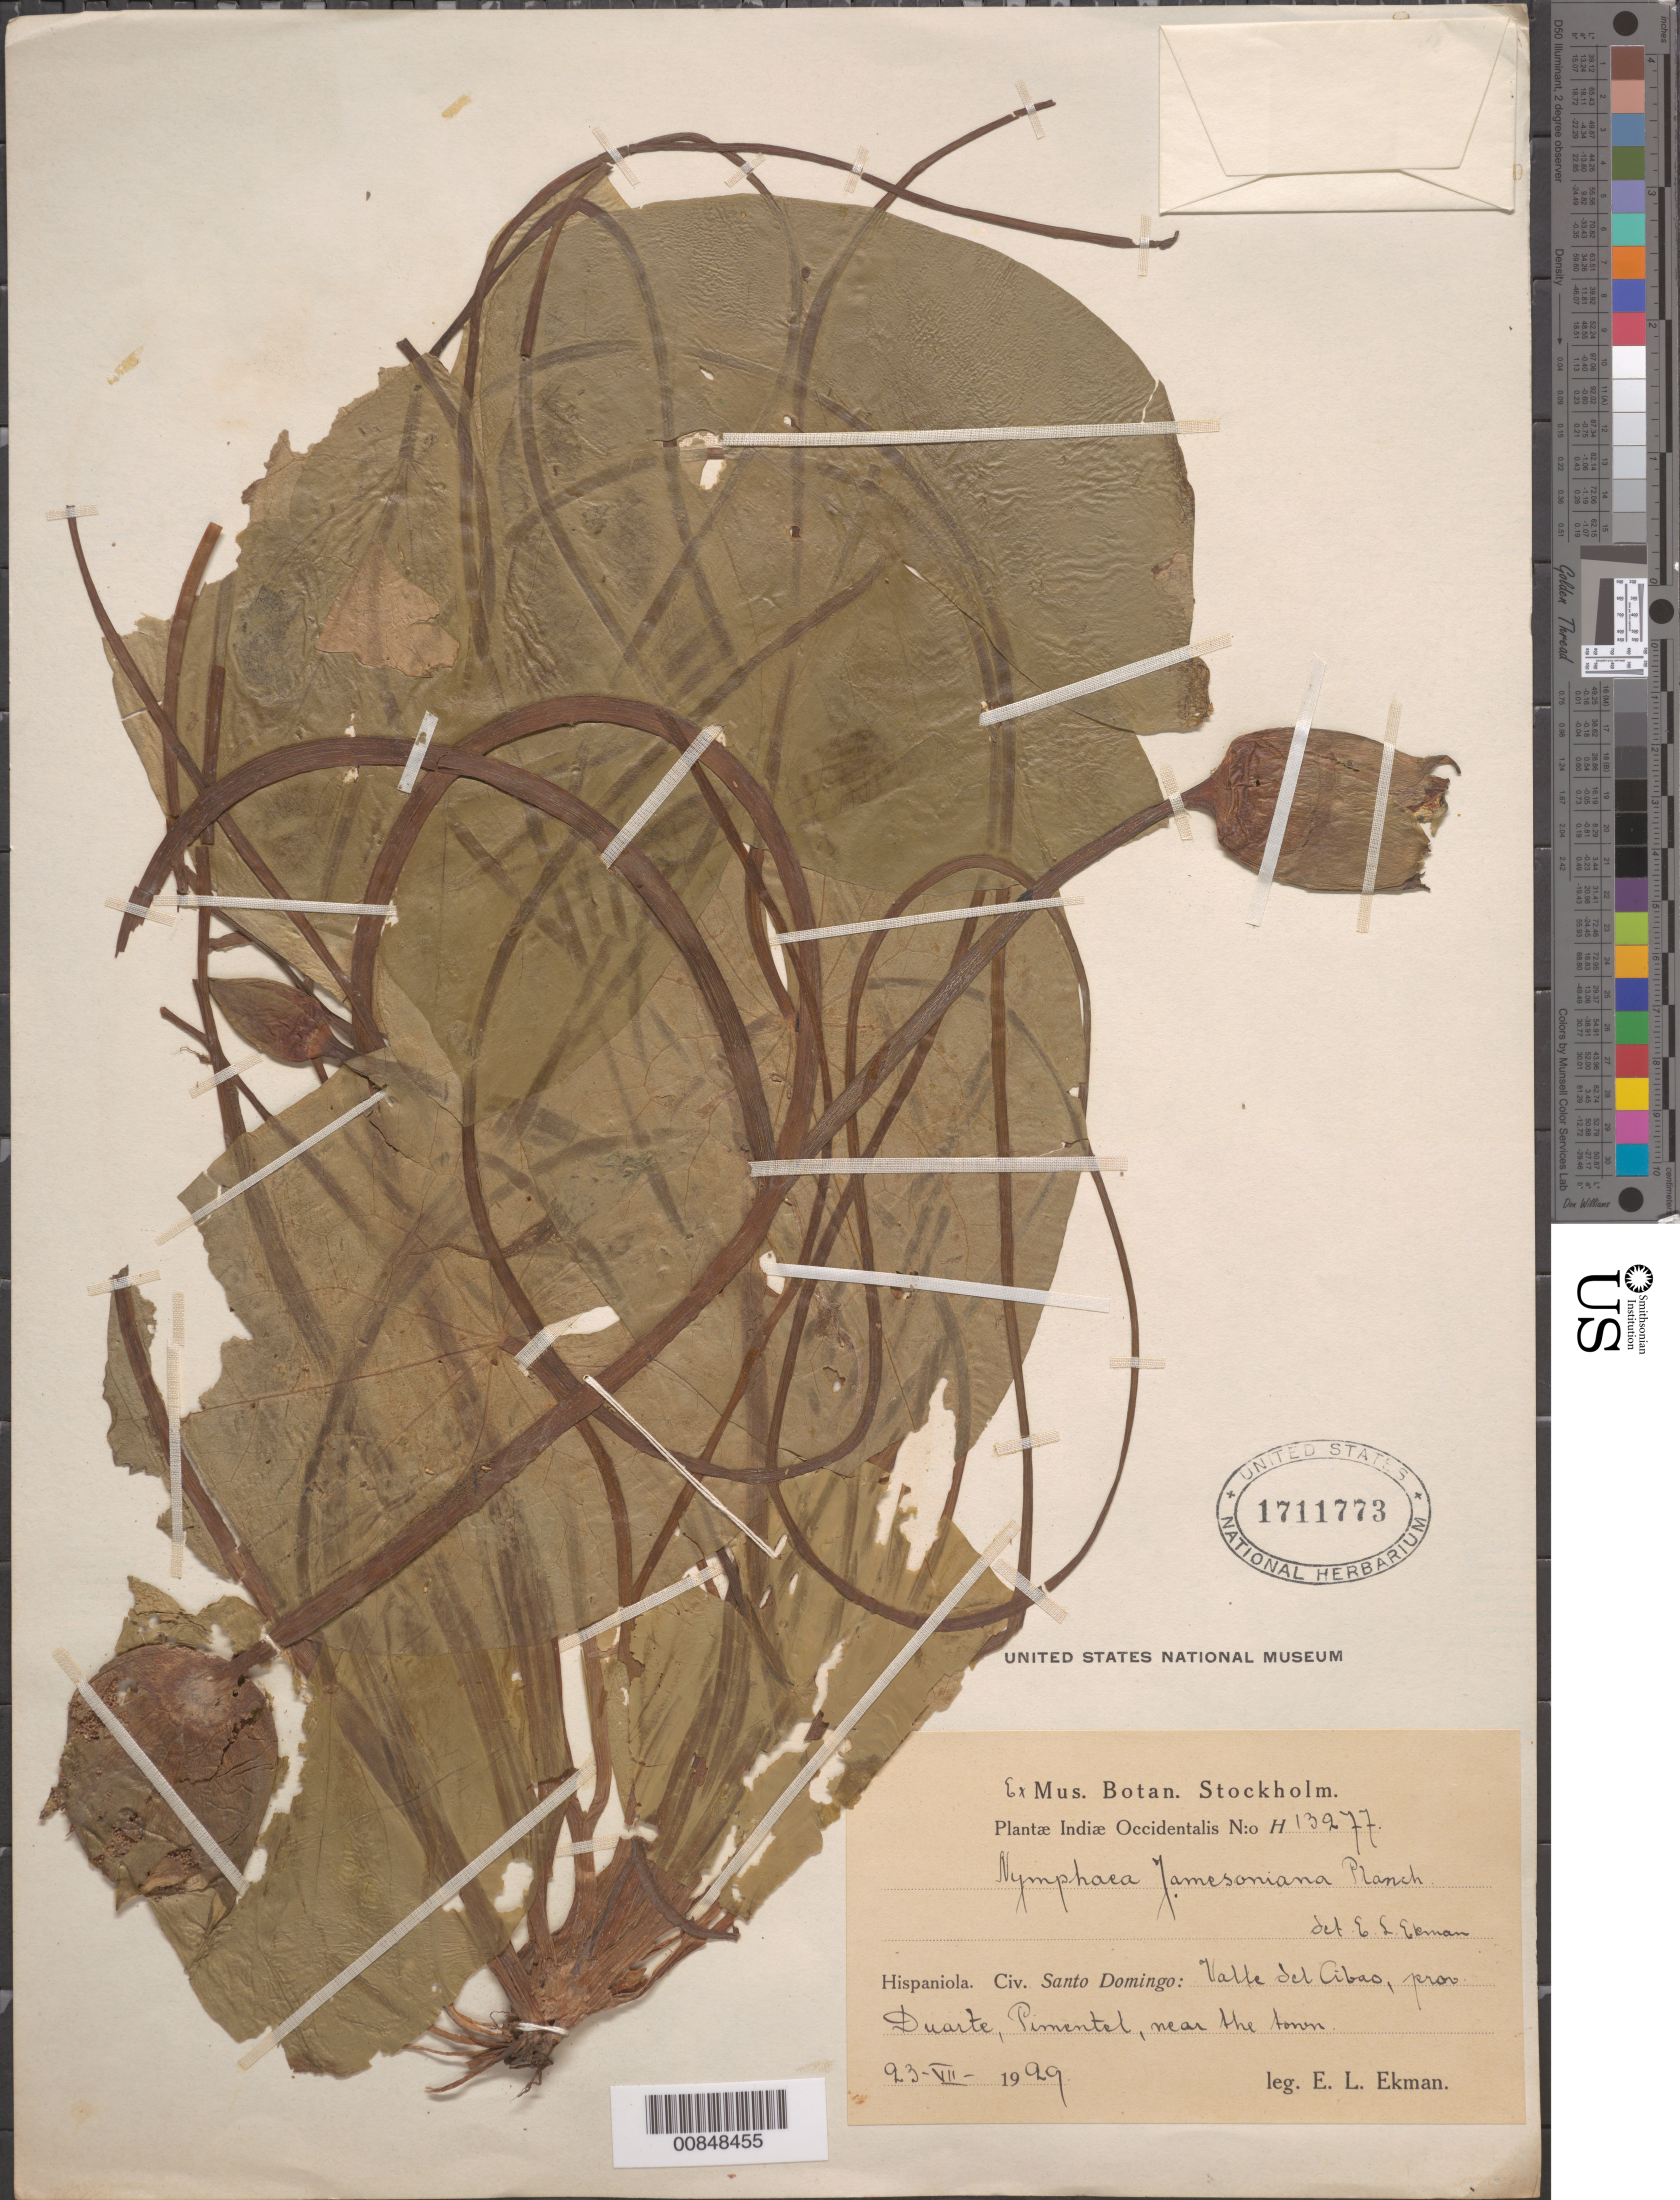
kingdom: Plantae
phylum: Tracheophyta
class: Magnoliopsida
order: Nymphaeales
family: Nymphaeaceae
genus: Nymphaea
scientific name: Nymphaea jamesoniana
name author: Planch.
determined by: Ekman, E. L.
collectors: E. L. Ekman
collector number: H 13277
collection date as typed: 23 Jul 1929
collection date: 1929-07-23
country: Dominican Republic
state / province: Duarte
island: Hispaniola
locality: Valle del Cibao, Pimentel, near the town.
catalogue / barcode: US 1711773